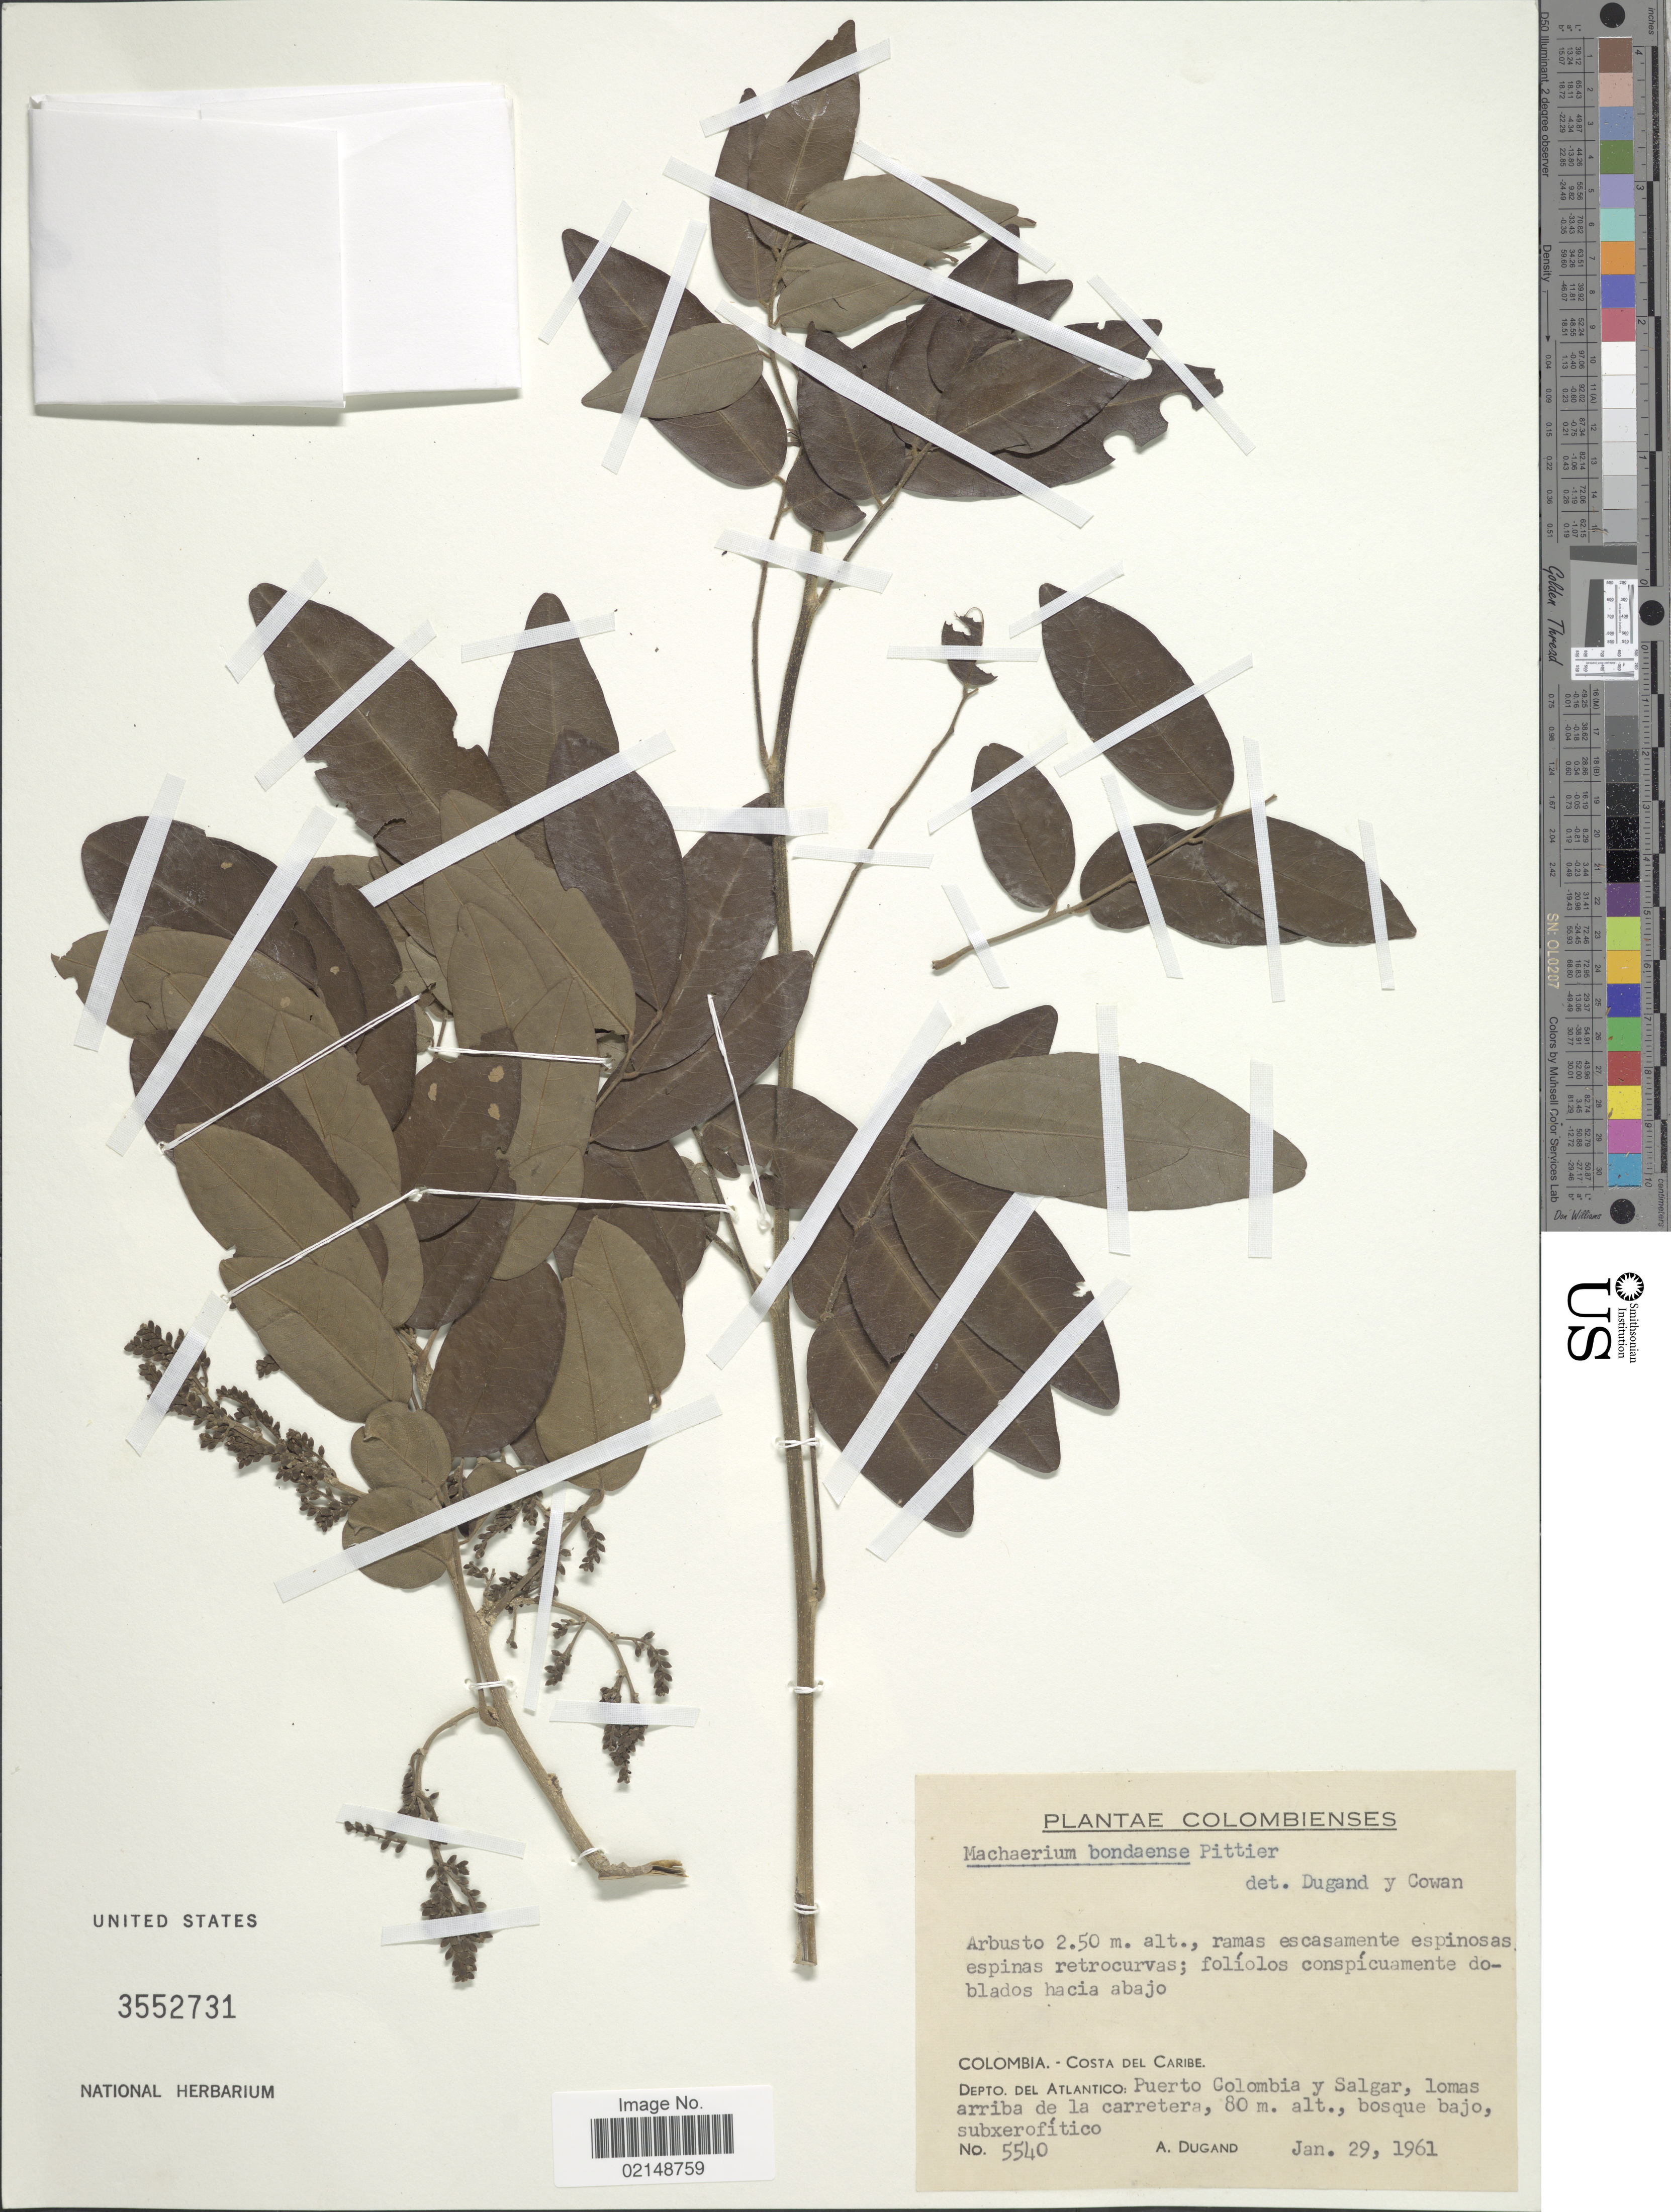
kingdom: Plantae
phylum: Tracheophyta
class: Magnoliopsida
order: Fabales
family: Fabaceae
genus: Machaerium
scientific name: Machaerium bondaense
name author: Pittier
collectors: A. Dugand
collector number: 5540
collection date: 1961-01-29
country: Colombia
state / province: Atlántico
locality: Costa del Caribe, Puerto Colombia y Salgar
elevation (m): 80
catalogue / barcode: US 3552731